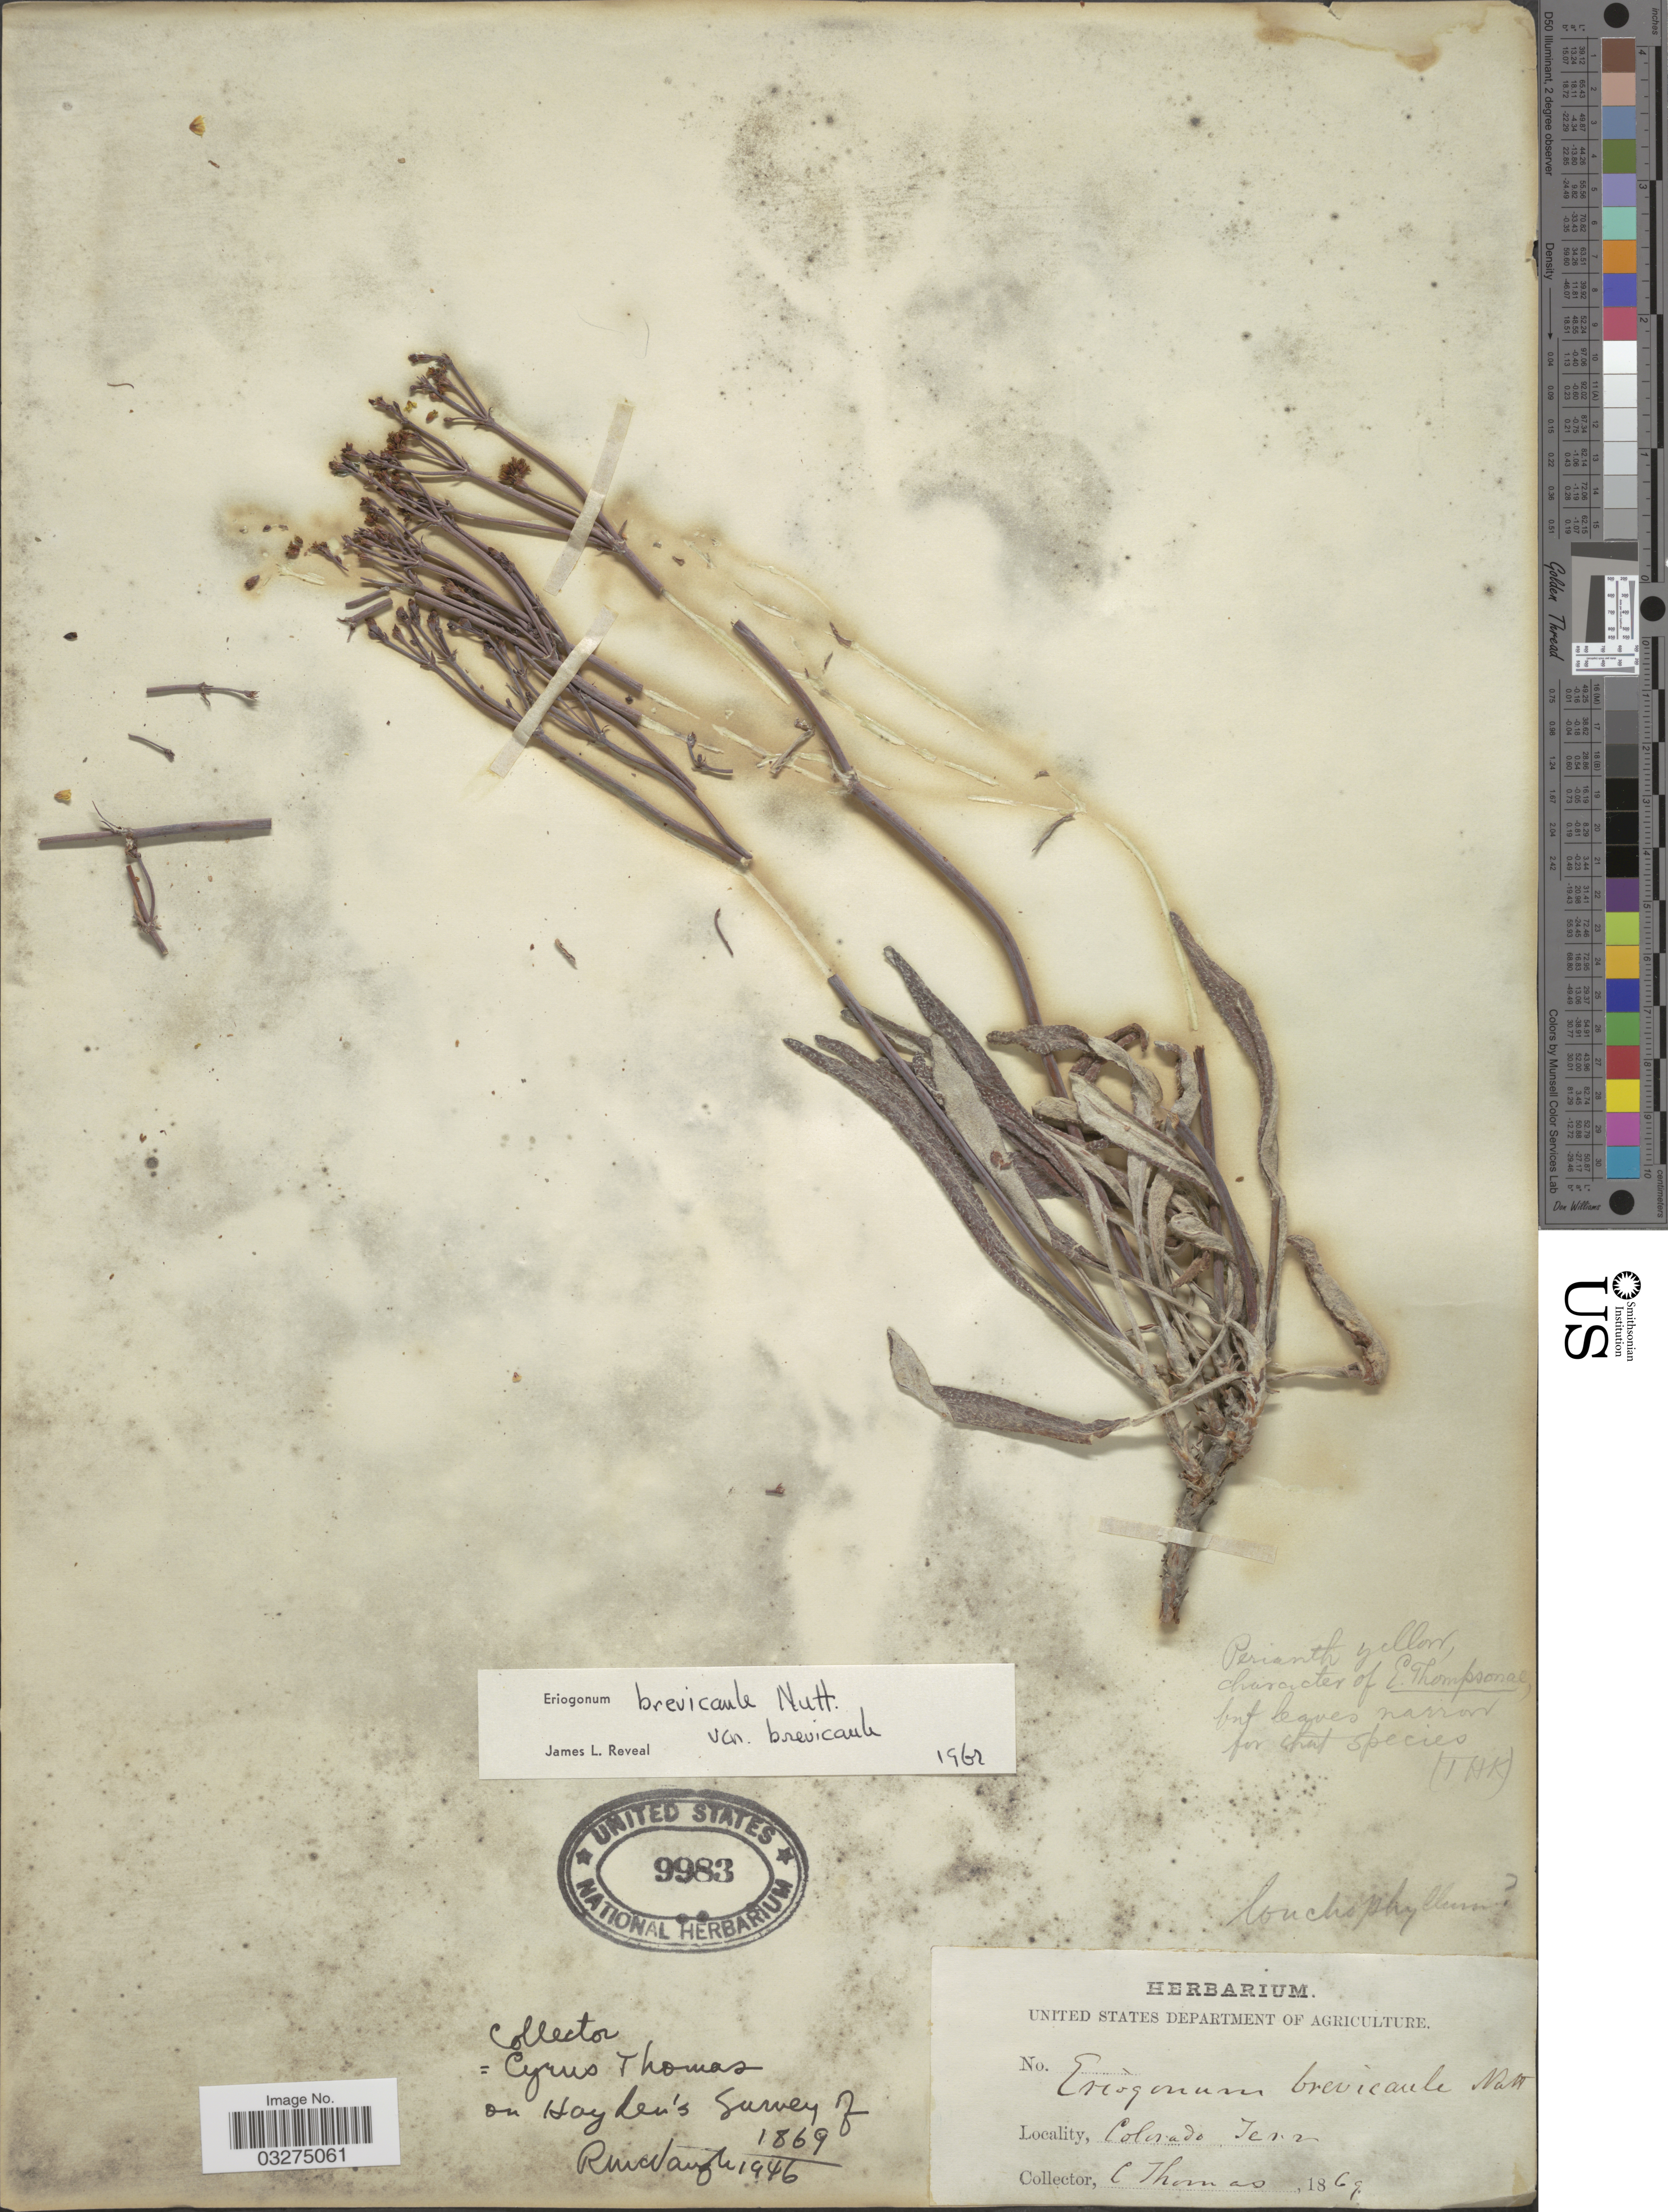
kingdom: Plantae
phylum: Tracheophyta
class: Magnoliopsida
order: Caryophyllales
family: Polygonaceae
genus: Eriogonum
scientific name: Eriogonum brevicaule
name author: Nutt.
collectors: C. Thomas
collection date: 1869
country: United States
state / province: Colorado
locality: Colorado Terr.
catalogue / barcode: US 9983